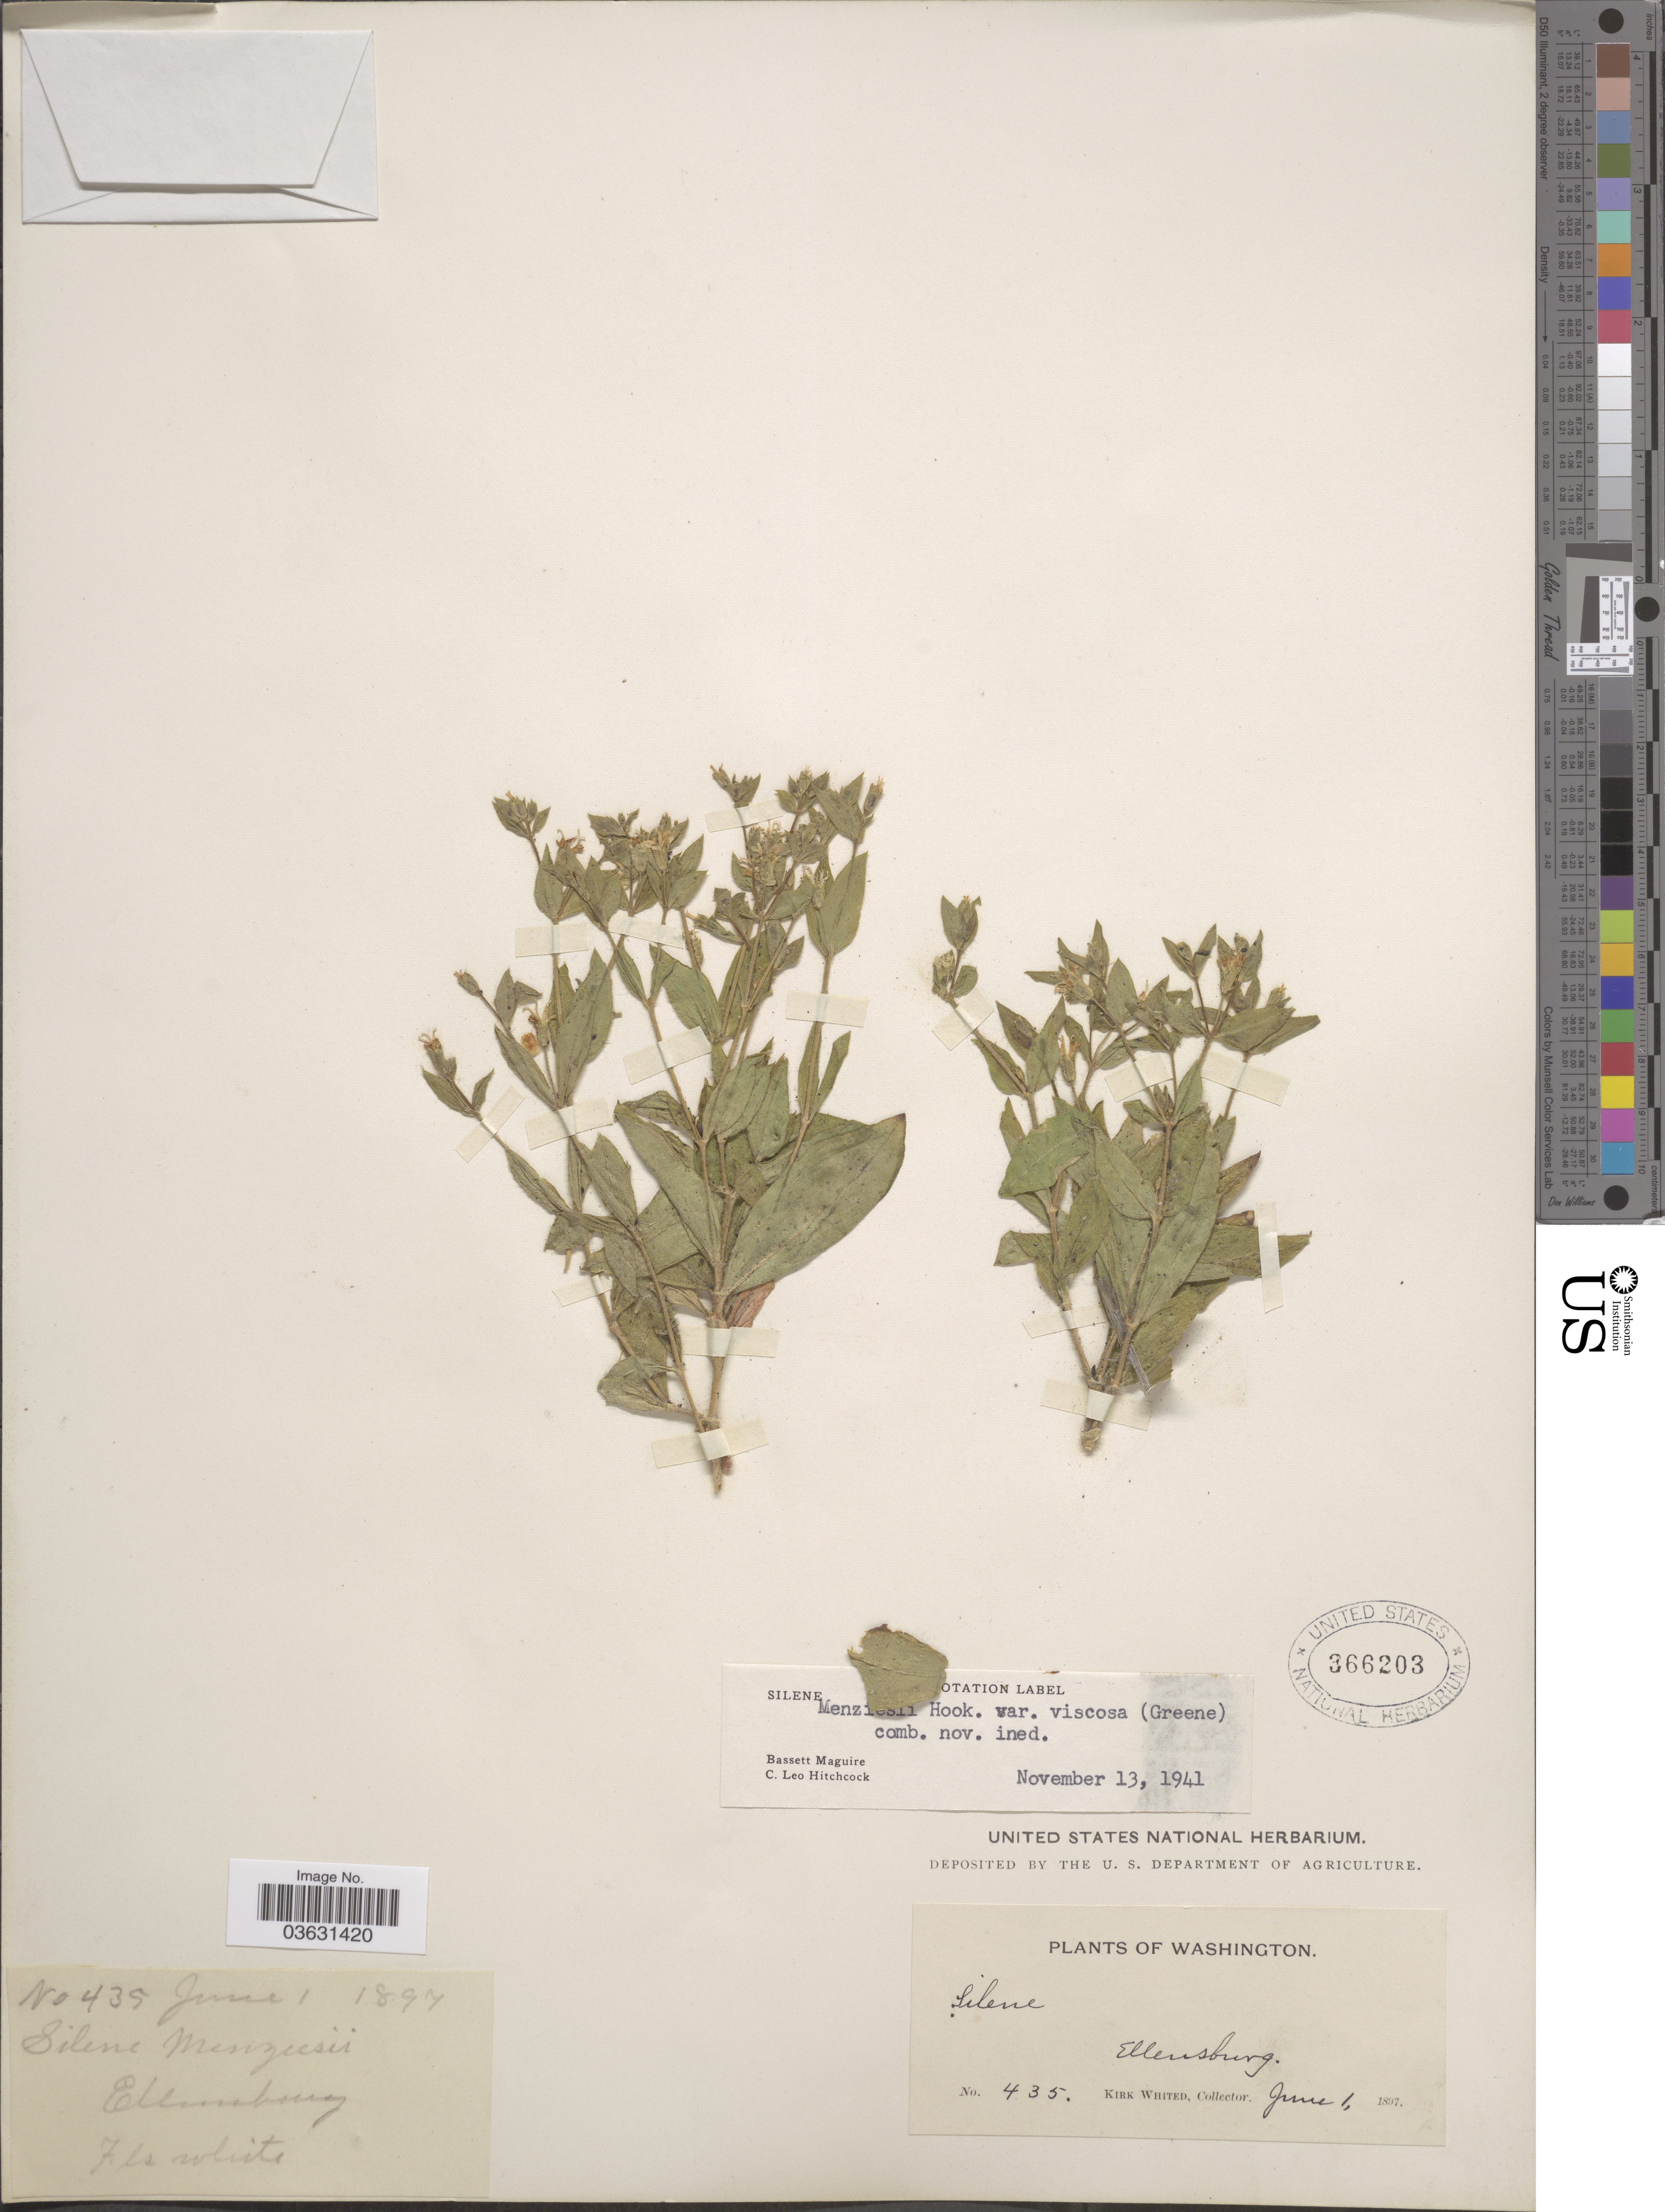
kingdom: Plantae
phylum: Tracheophyta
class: Magnoliopsida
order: Caryophyllales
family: Caryophyllaceae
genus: Silene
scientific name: Silene menziesii var. viscosa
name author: (Greene) C.L. Hitchc. & Maguire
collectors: K. Whited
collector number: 435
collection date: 1897-06-01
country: United States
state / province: Washington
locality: Ellenburg.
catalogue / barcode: US 366203